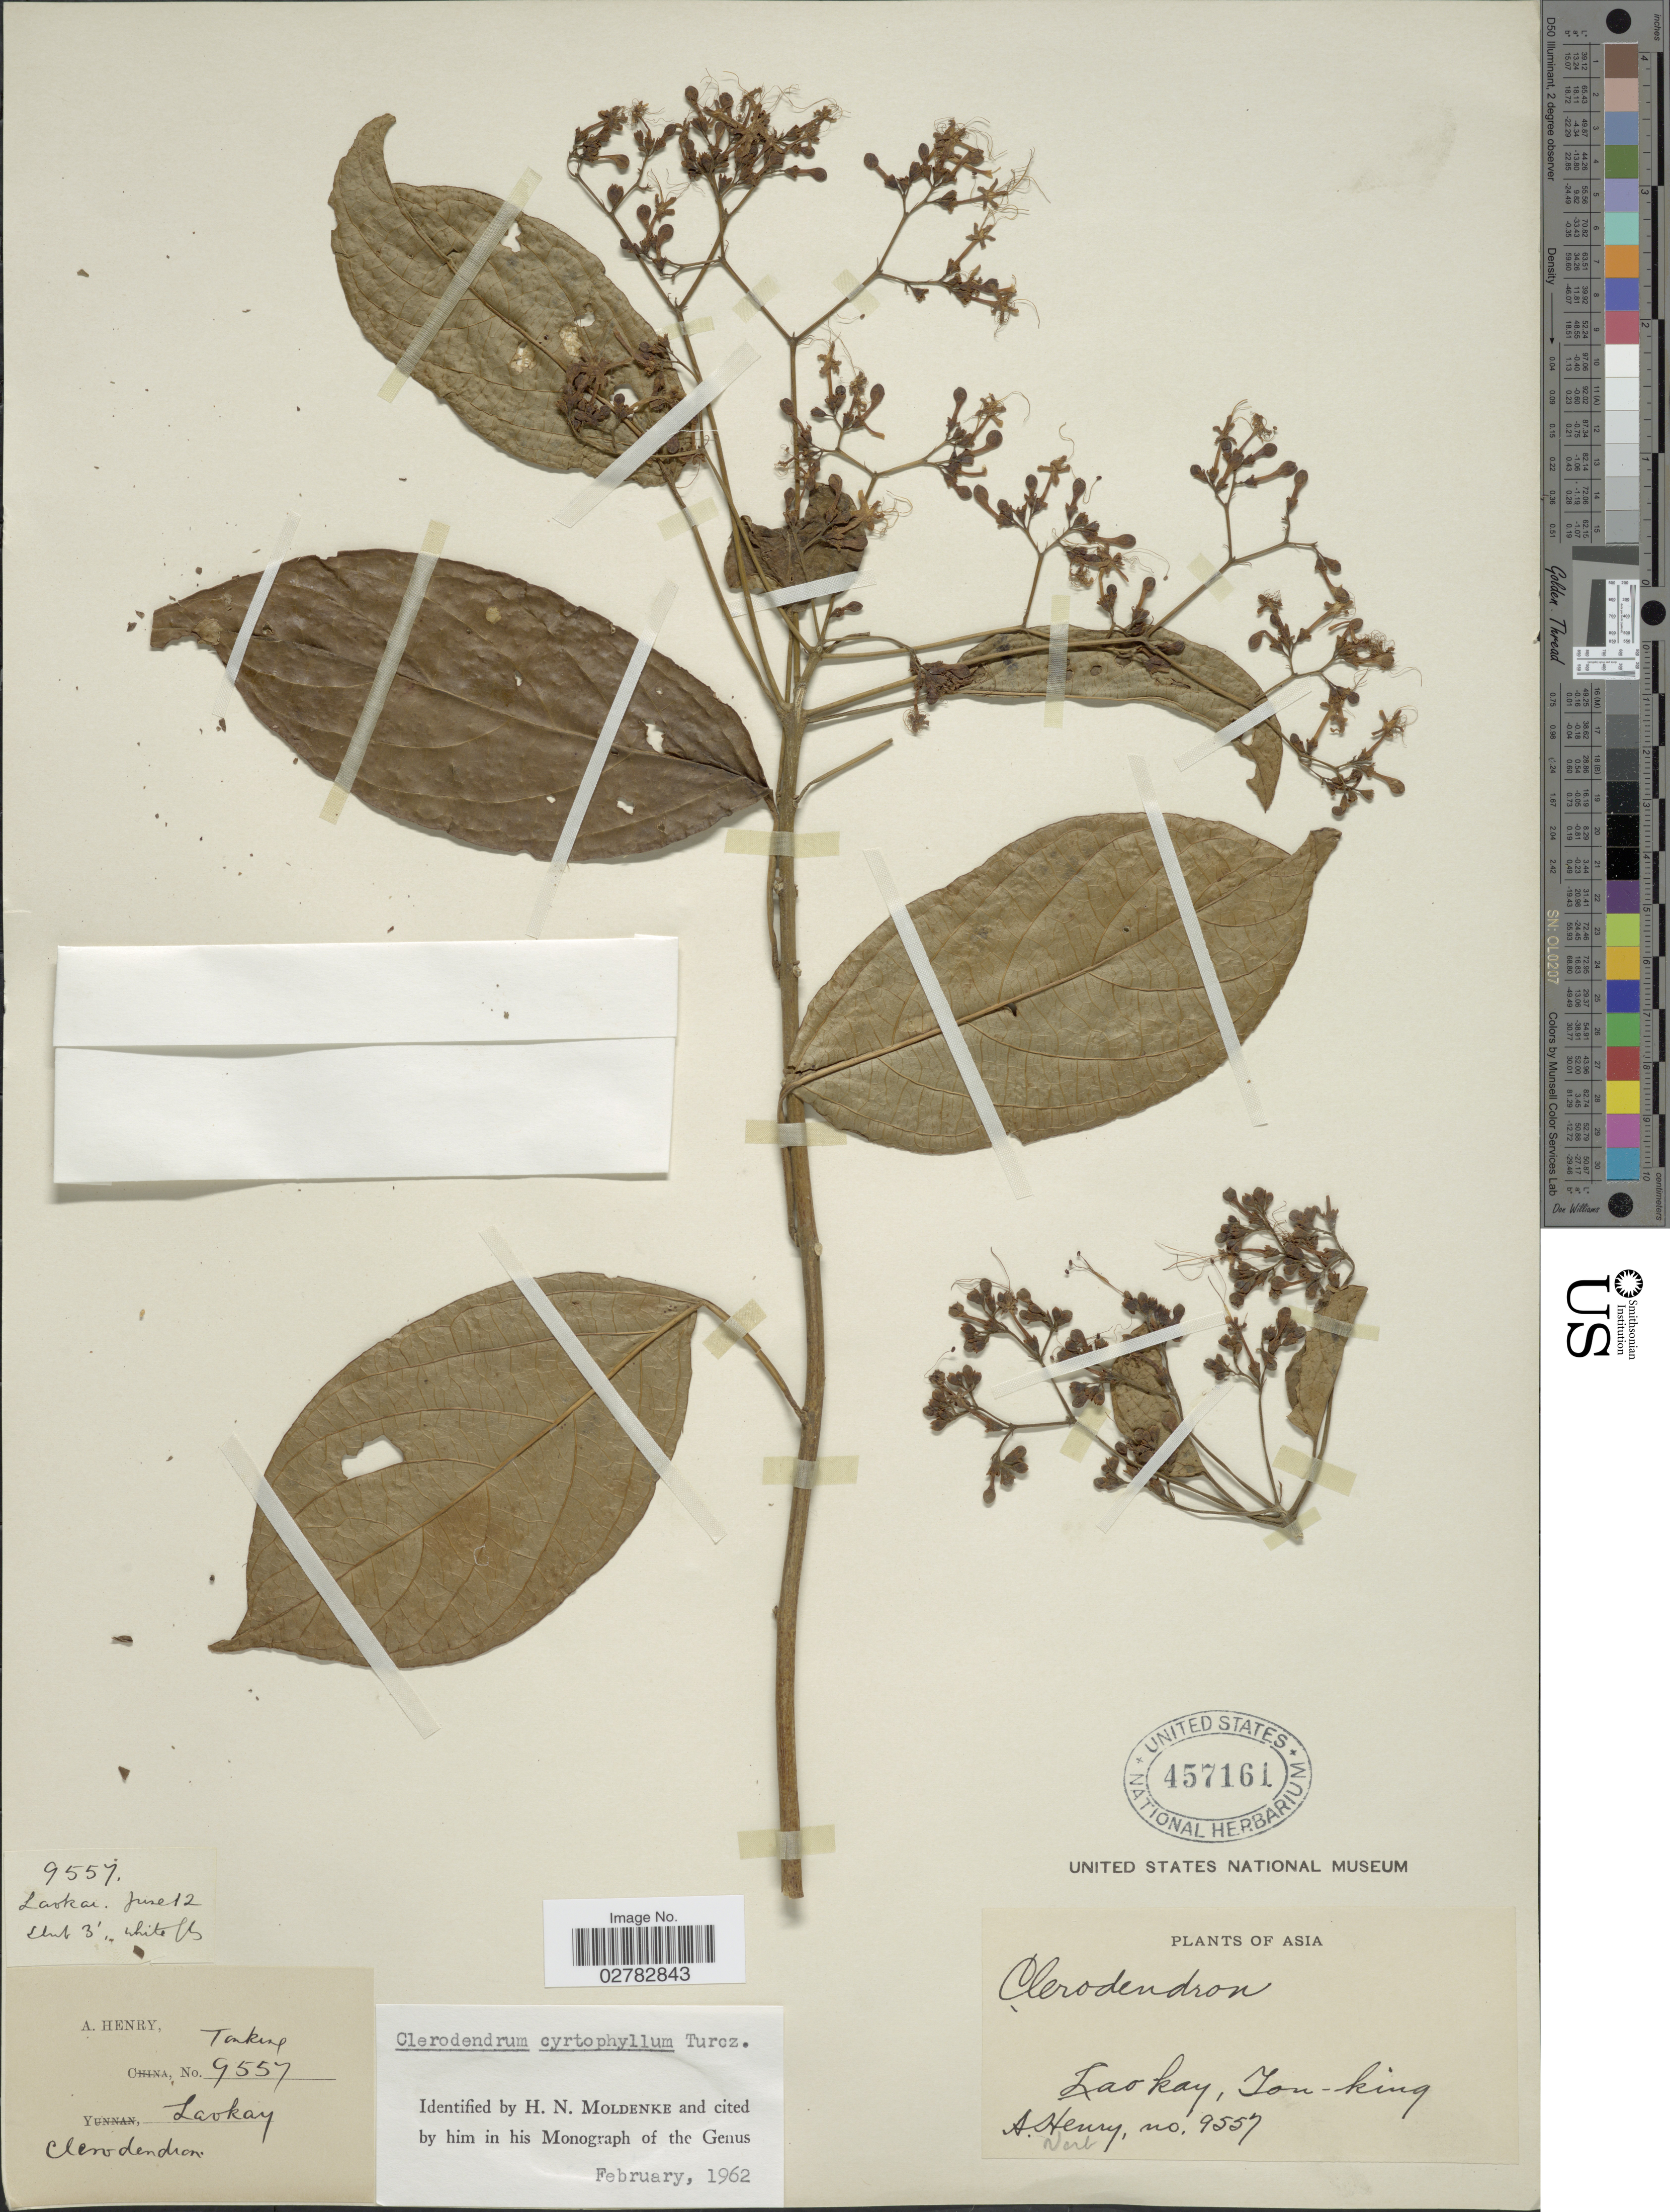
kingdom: Plantae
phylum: Tracheophyta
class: Magnoliopsida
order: Lamiales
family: Lamiaceae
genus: Clerodendrum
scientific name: Clerodendrum cyrtophyllum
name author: Turcz.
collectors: A. Henry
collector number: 9557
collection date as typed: Transcribed d/m/y: /6/12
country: Vietnam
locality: Asia. Laokay, Gou-King.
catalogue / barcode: US 457161